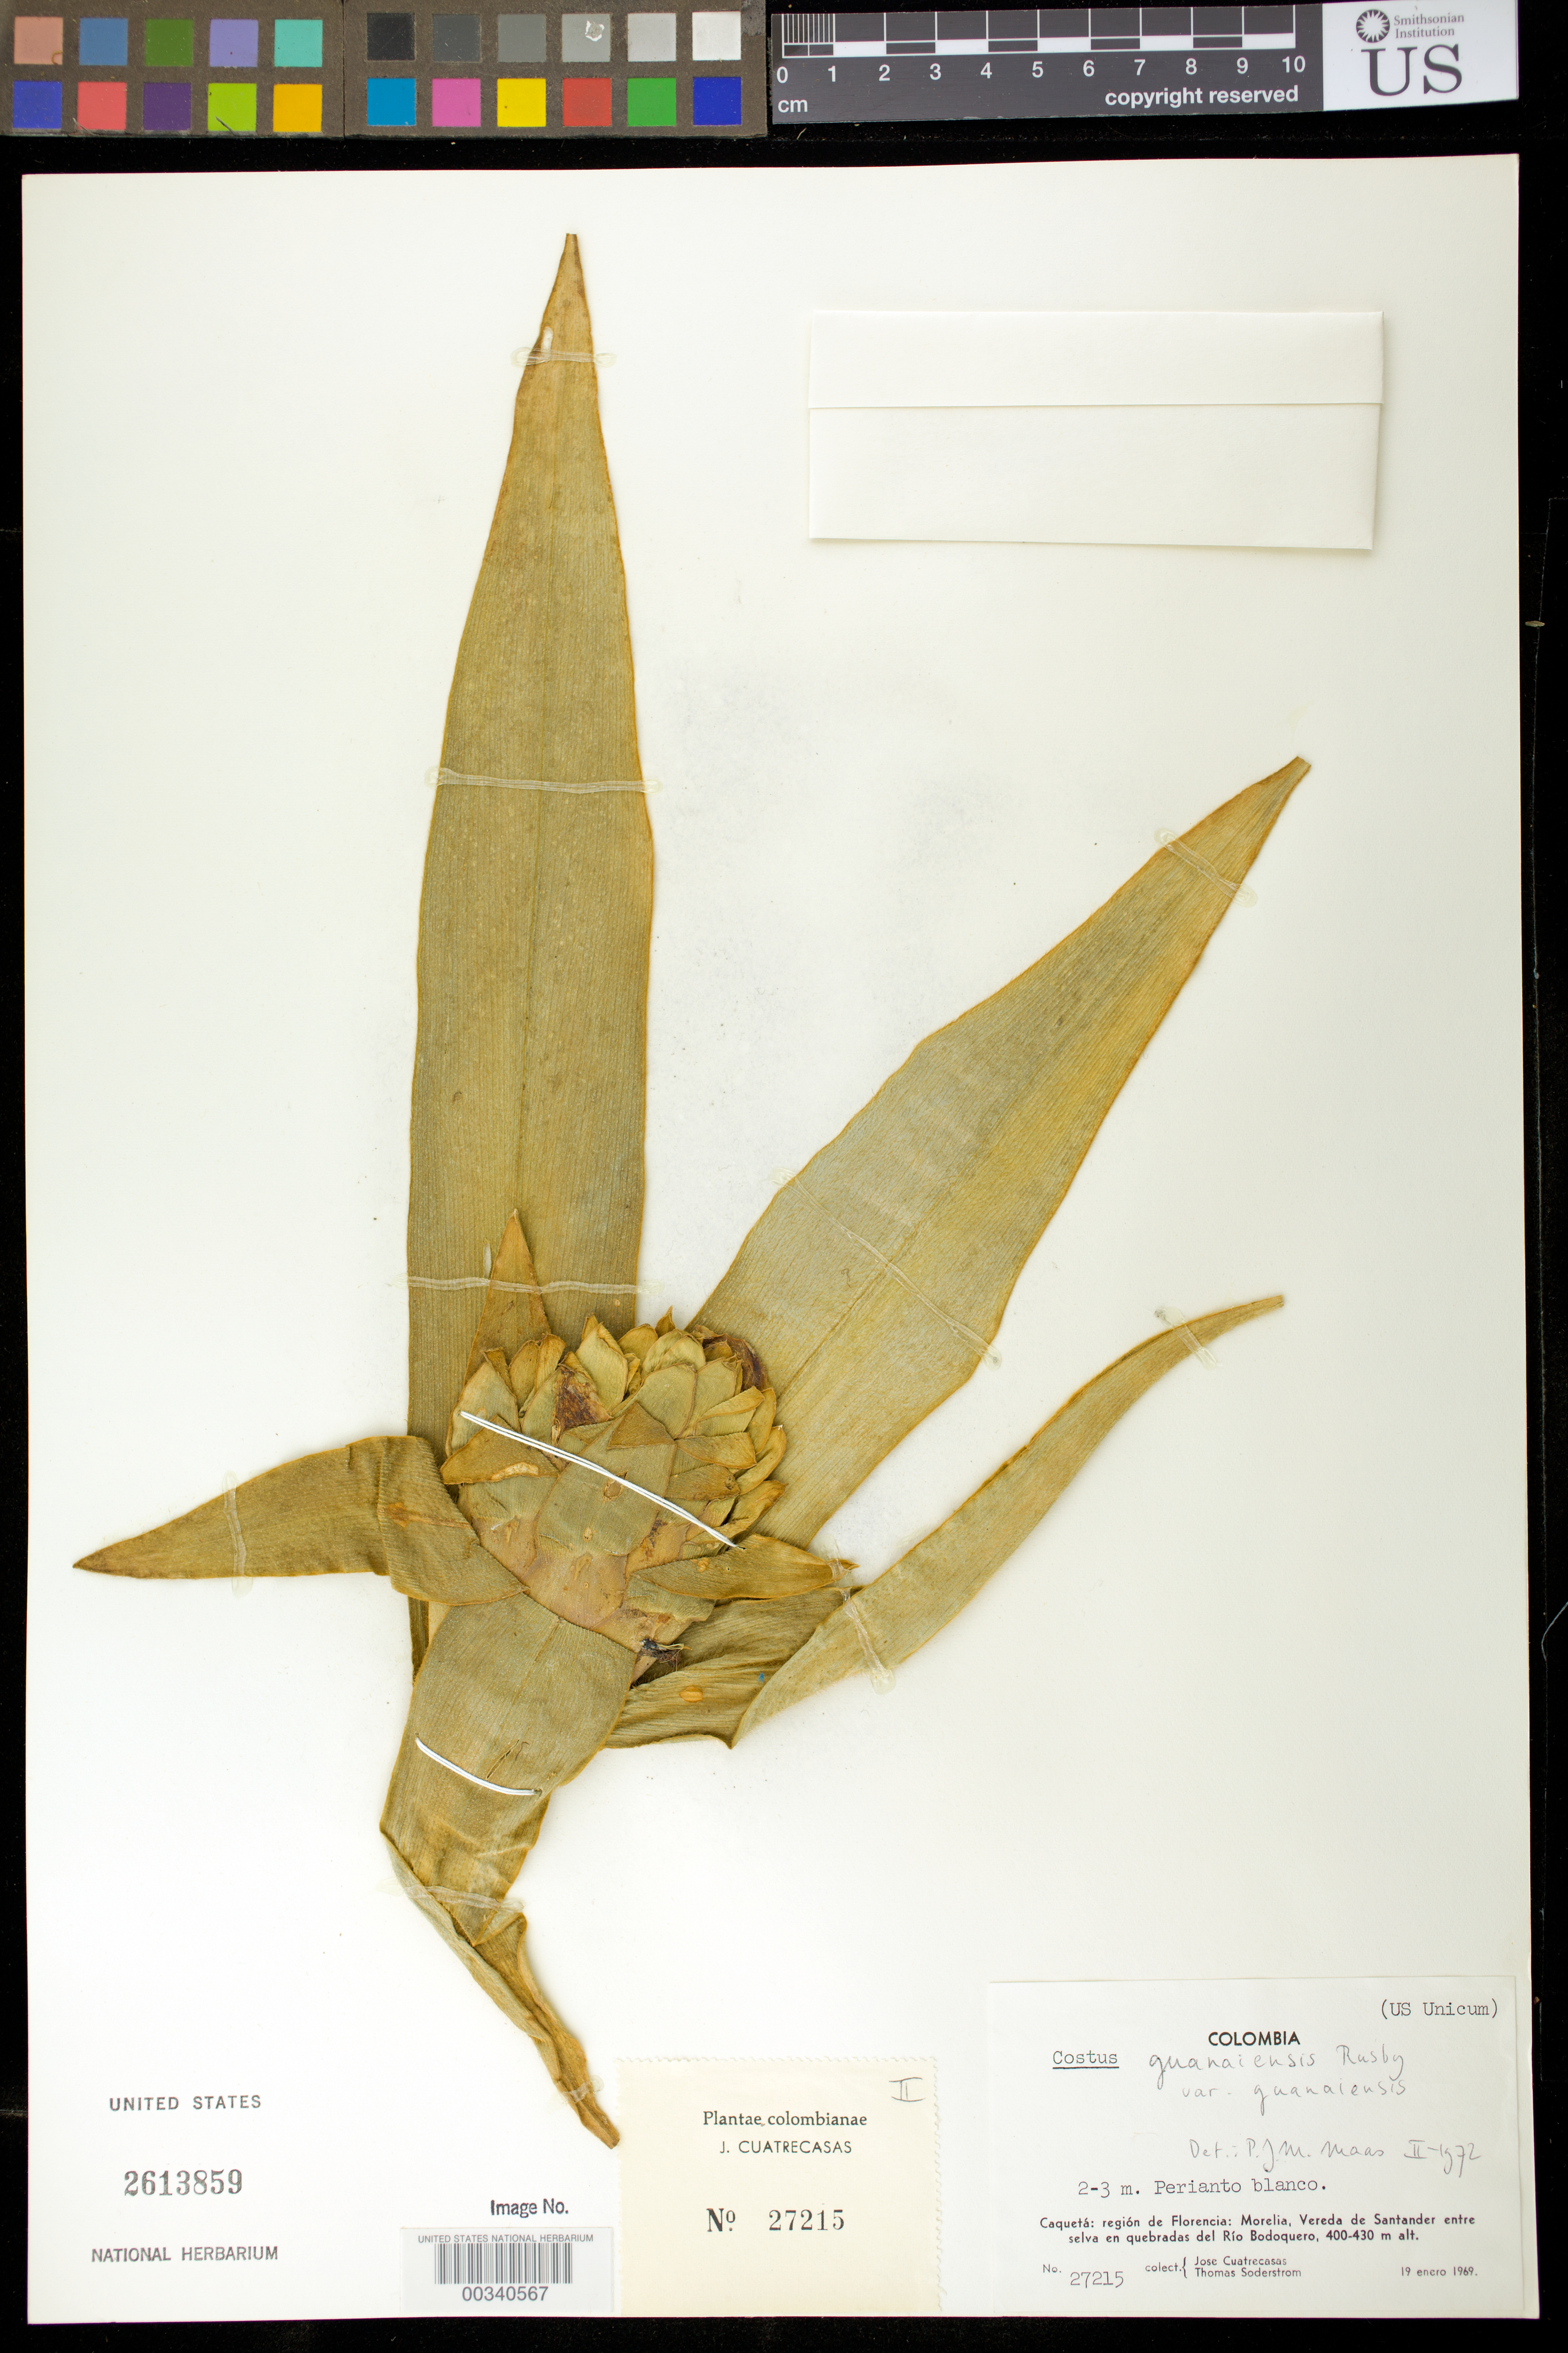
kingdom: Plantae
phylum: Tracheophyta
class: Liliopsida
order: Zingiberales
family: Costaceae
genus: Costus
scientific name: Costus guanaiensis var. guanaiensis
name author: Rusby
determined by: Maas, Paul J. M.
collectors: J. Cuatrecasas & T. R. Soderstrom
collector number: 27215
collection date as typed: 19 Jan 1969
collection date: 1969-01-19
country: Colombia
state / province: Caquetá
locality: Region de Florencia: Morelia, Vereda de Santander entre selva en Quebradas del Rio bodoquero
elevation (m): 400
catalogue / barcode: US 2613859